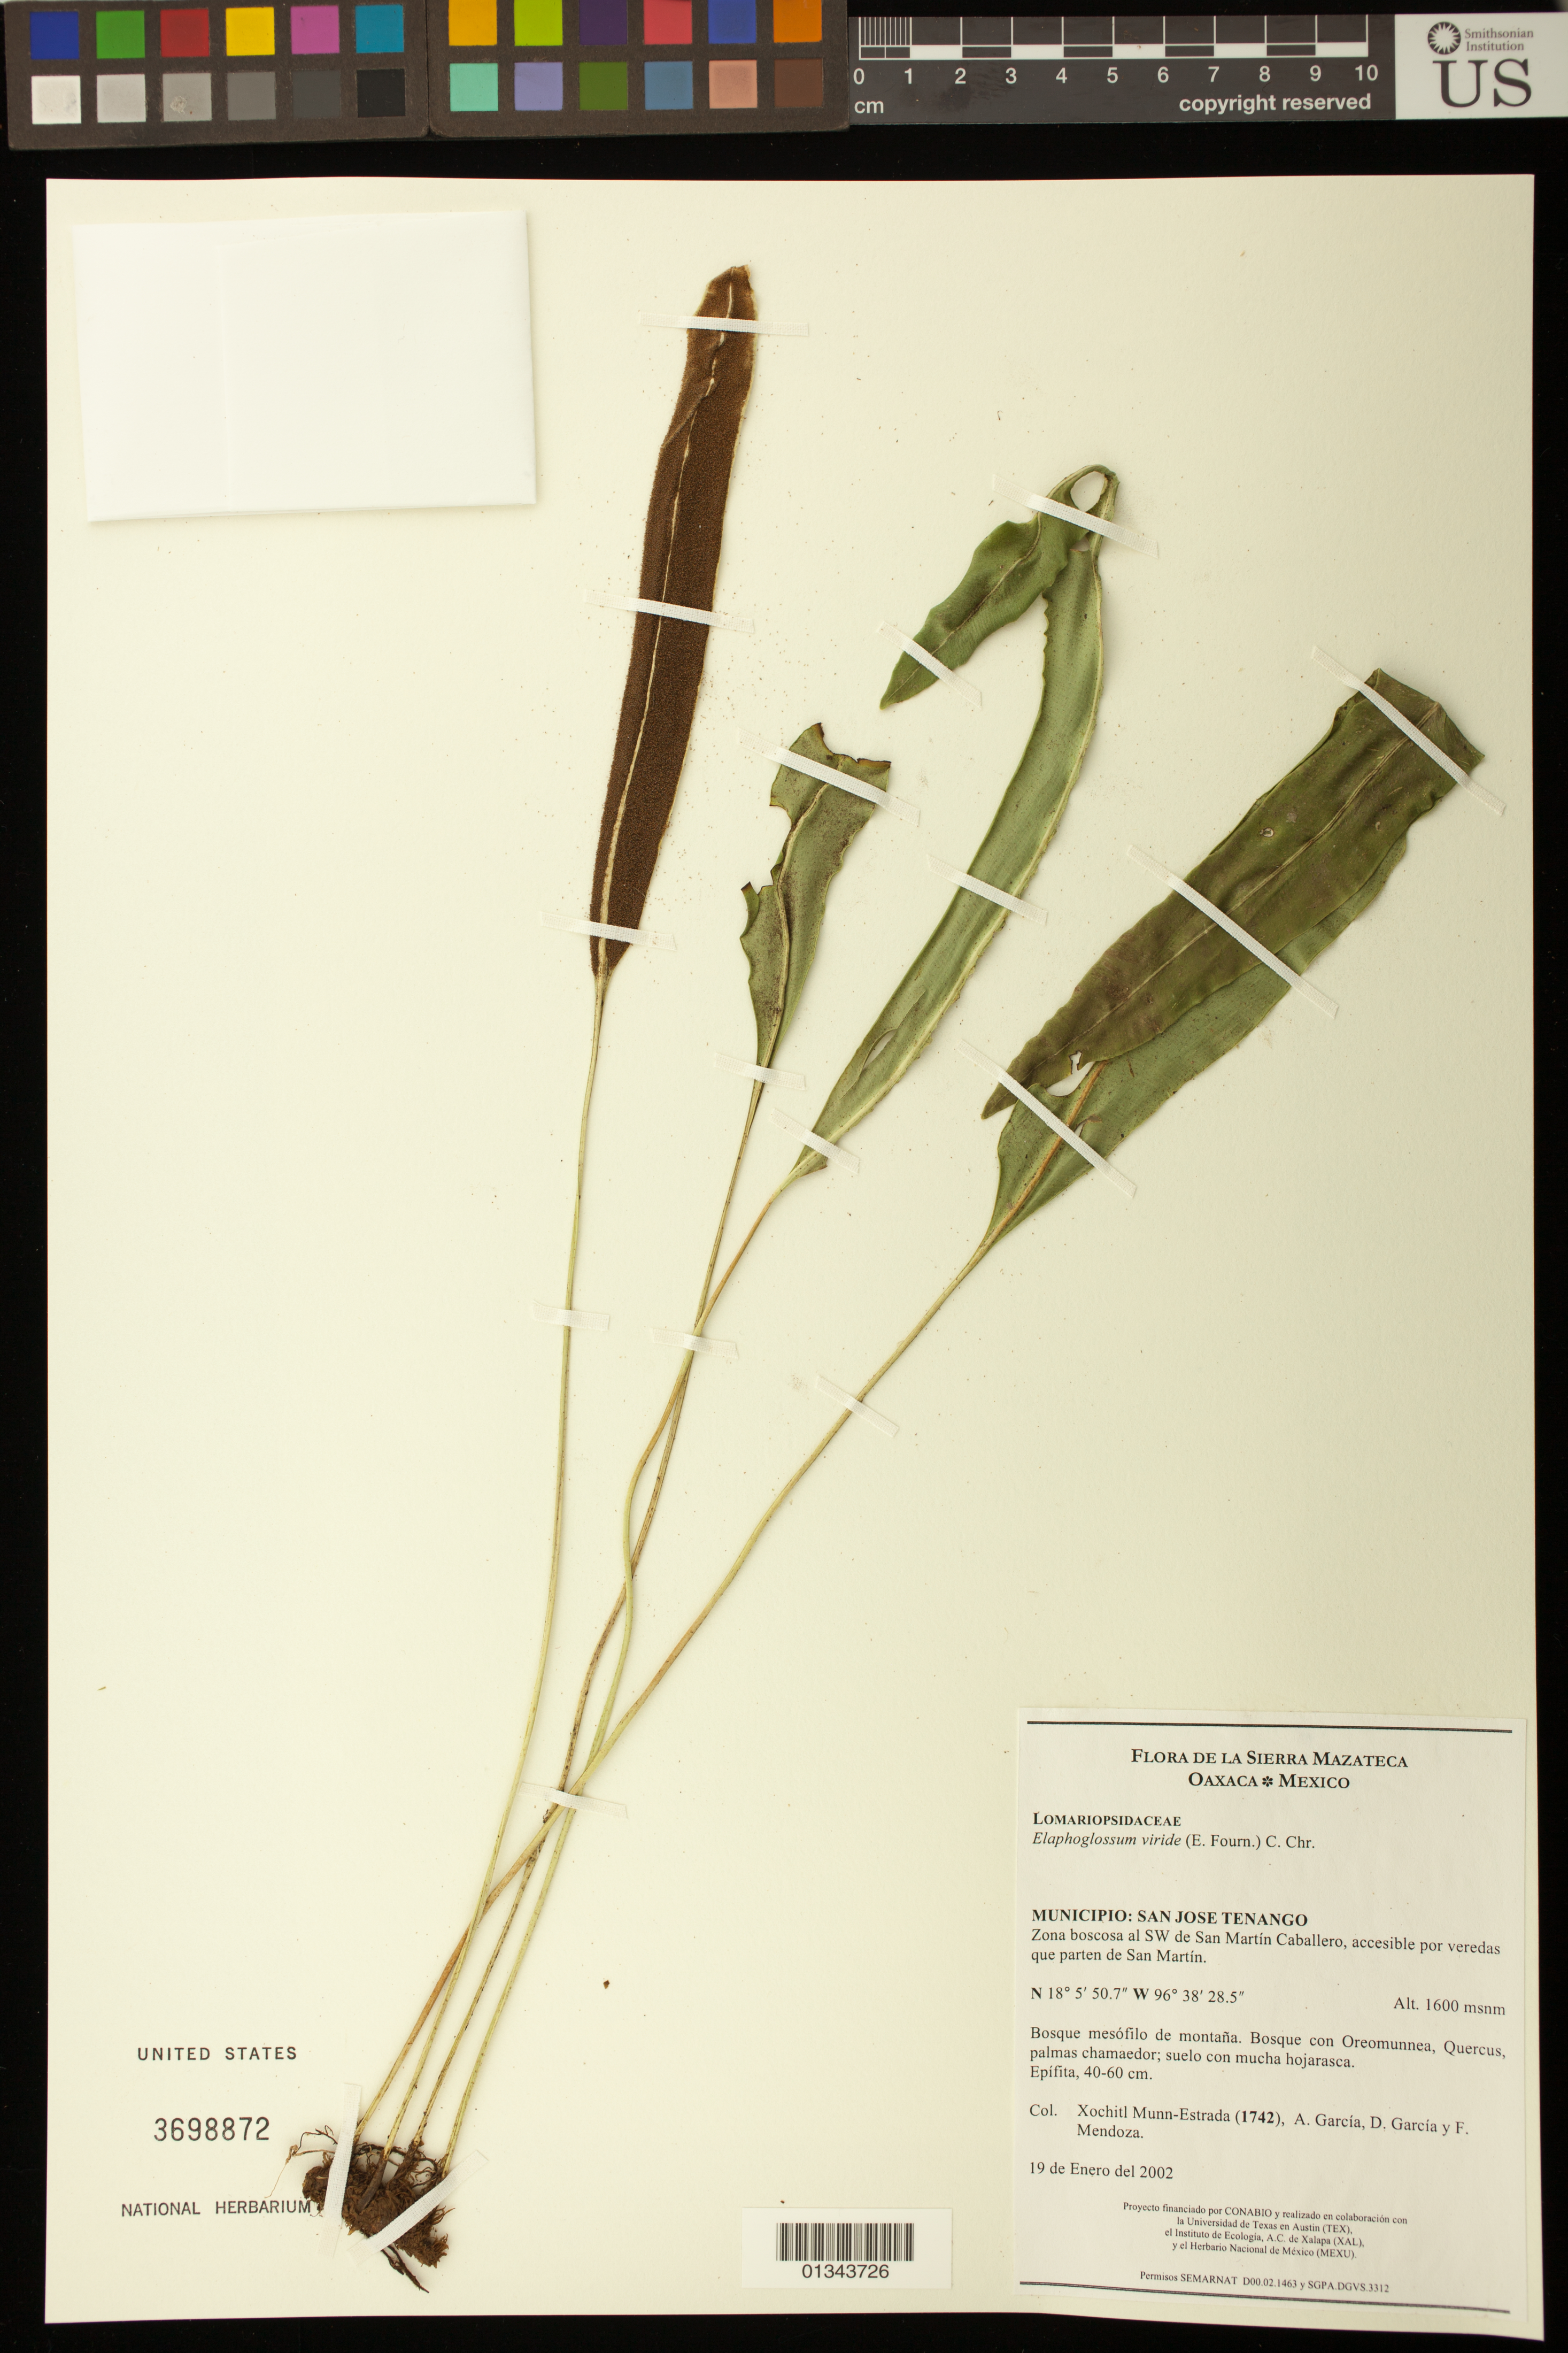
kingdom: Plantae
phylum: Tracheophyta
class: Polypodiopsida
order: Polypodiales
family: Dryopteridaceae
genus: Elaphoglossum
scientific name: Elaphoglossum viride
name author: (E. Fourn.) C. Chr.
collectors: X. Munn-Estrada, A. García, D. Garcia & F. Mendoza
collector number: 1742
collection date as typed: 19 de Enero del 2002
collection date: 2002-01-19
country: Mexico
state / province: Oaxaca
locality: San Jose Tenango, Zona boscosa al SW de San Martin Caballero, accesible por veredas que parten de San Martin.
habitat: Bosque mesofilo de montana.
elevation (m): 1600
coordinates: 18 05 50.7 N, 96 38 28.5 W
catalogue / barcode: US 3698872